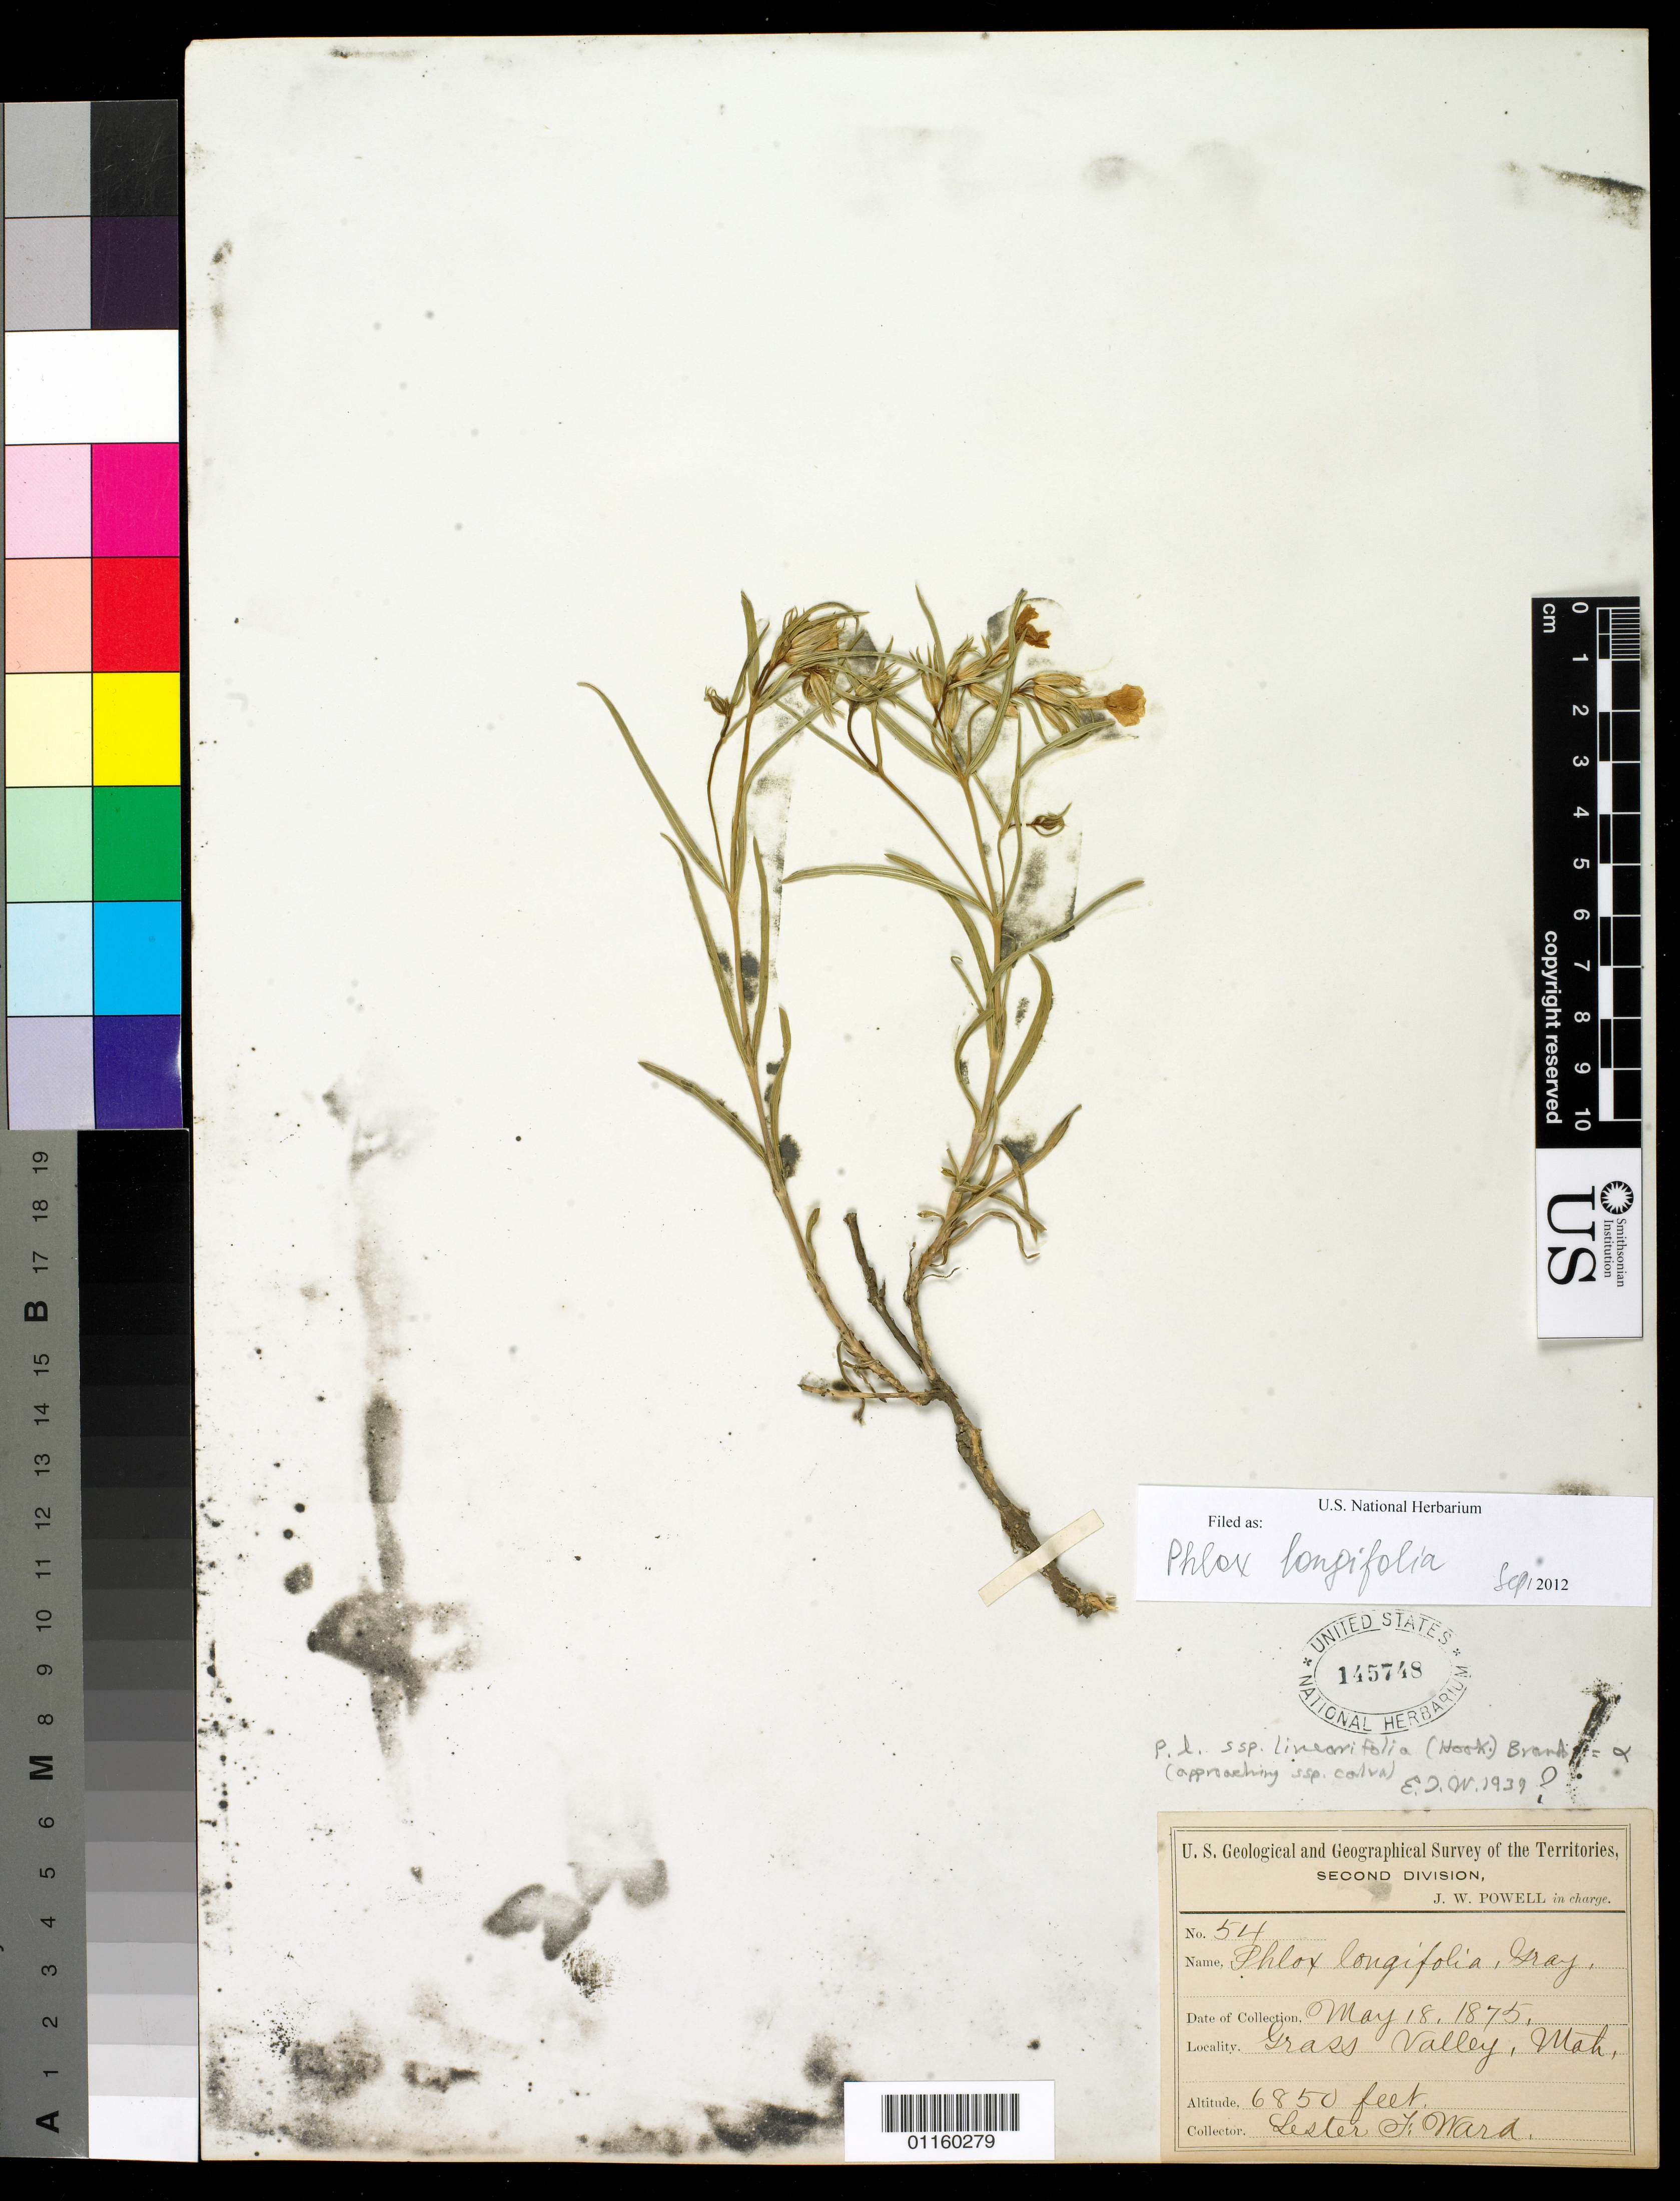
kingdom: Plantae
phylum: Tracheophyta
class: Magnoliopsida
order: Ericales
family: Polemoniaceae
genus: Phlox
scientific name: Phlox longifolia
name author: Nutt.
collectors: L. F. Ward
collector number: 54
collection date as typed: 18 May 1875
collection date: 1875-05-18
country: United States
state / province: Utah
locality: Grass Valley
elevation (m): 2088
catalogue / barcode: US 145748